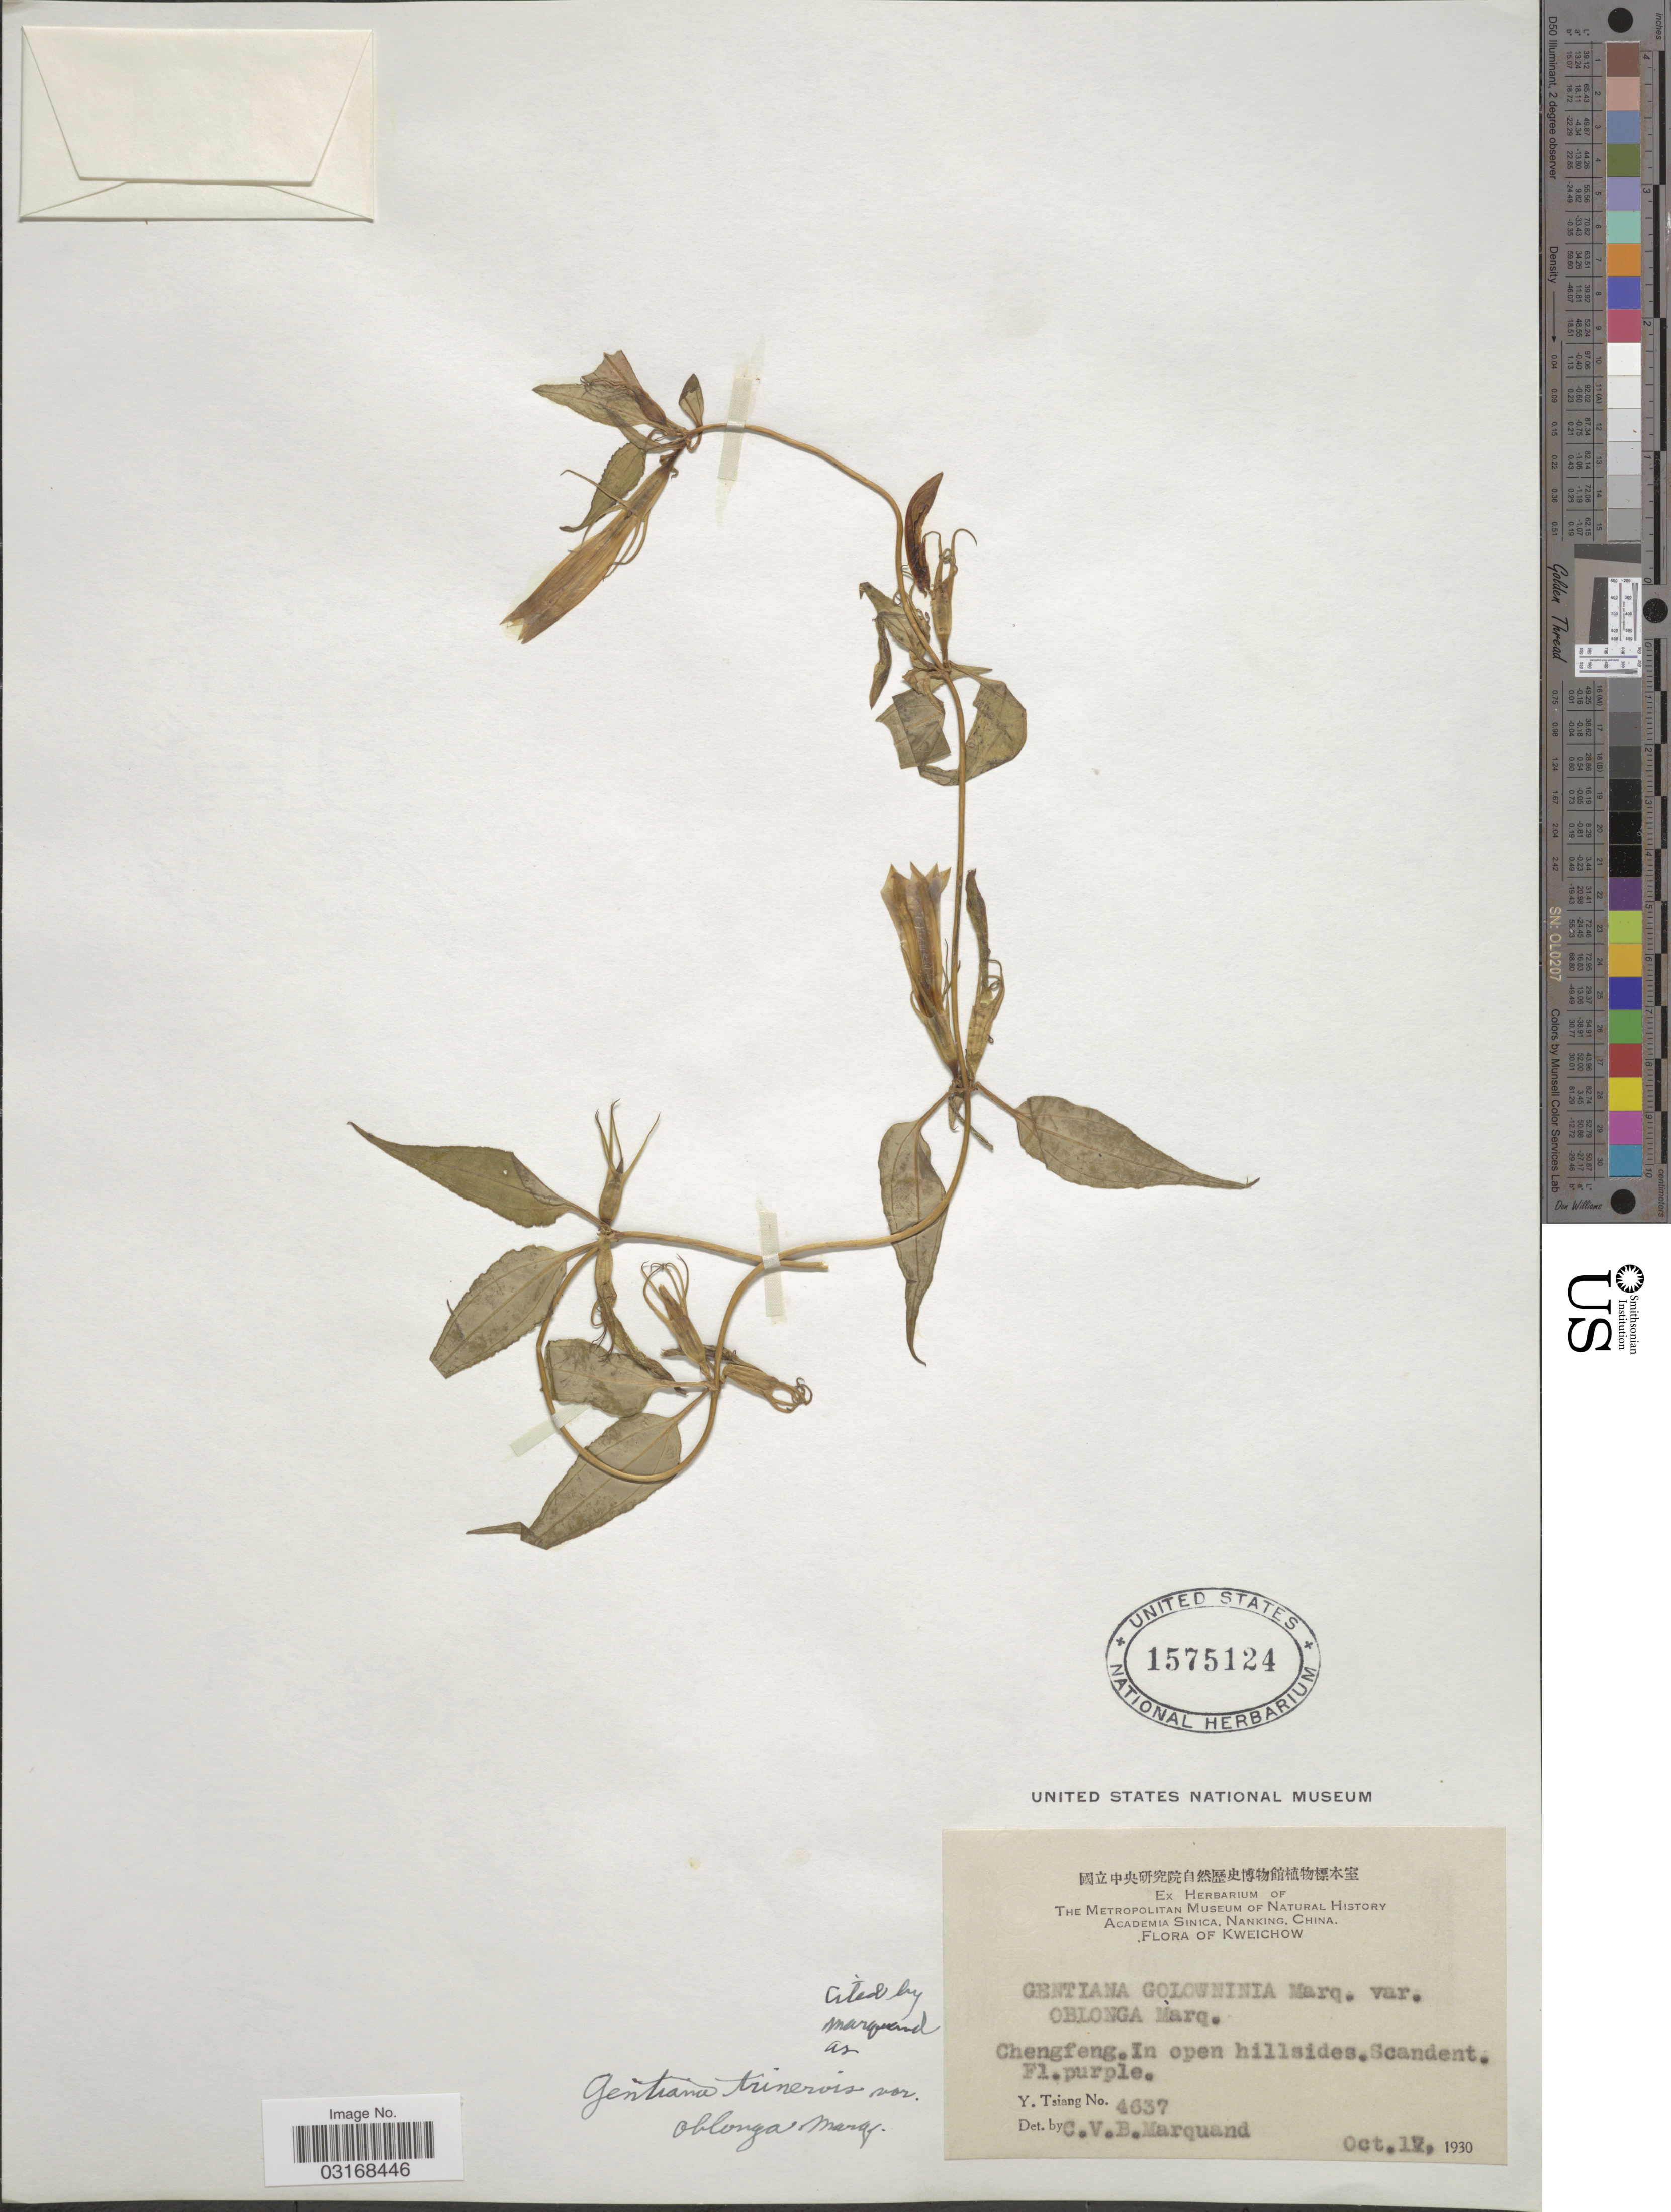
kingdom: Plantae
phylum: Tracheophyta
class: Magnoliopsida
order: Gentianales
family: Gentianaceae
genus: Crawfurdia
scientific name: Crawfurdia japonica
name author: Siebold & Zucc.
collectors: Y. Tsiang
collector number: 4637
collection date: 1930-10-17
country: China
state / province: Guizhou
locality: Kweichow. Chengfeng.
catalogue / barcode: US 1575124